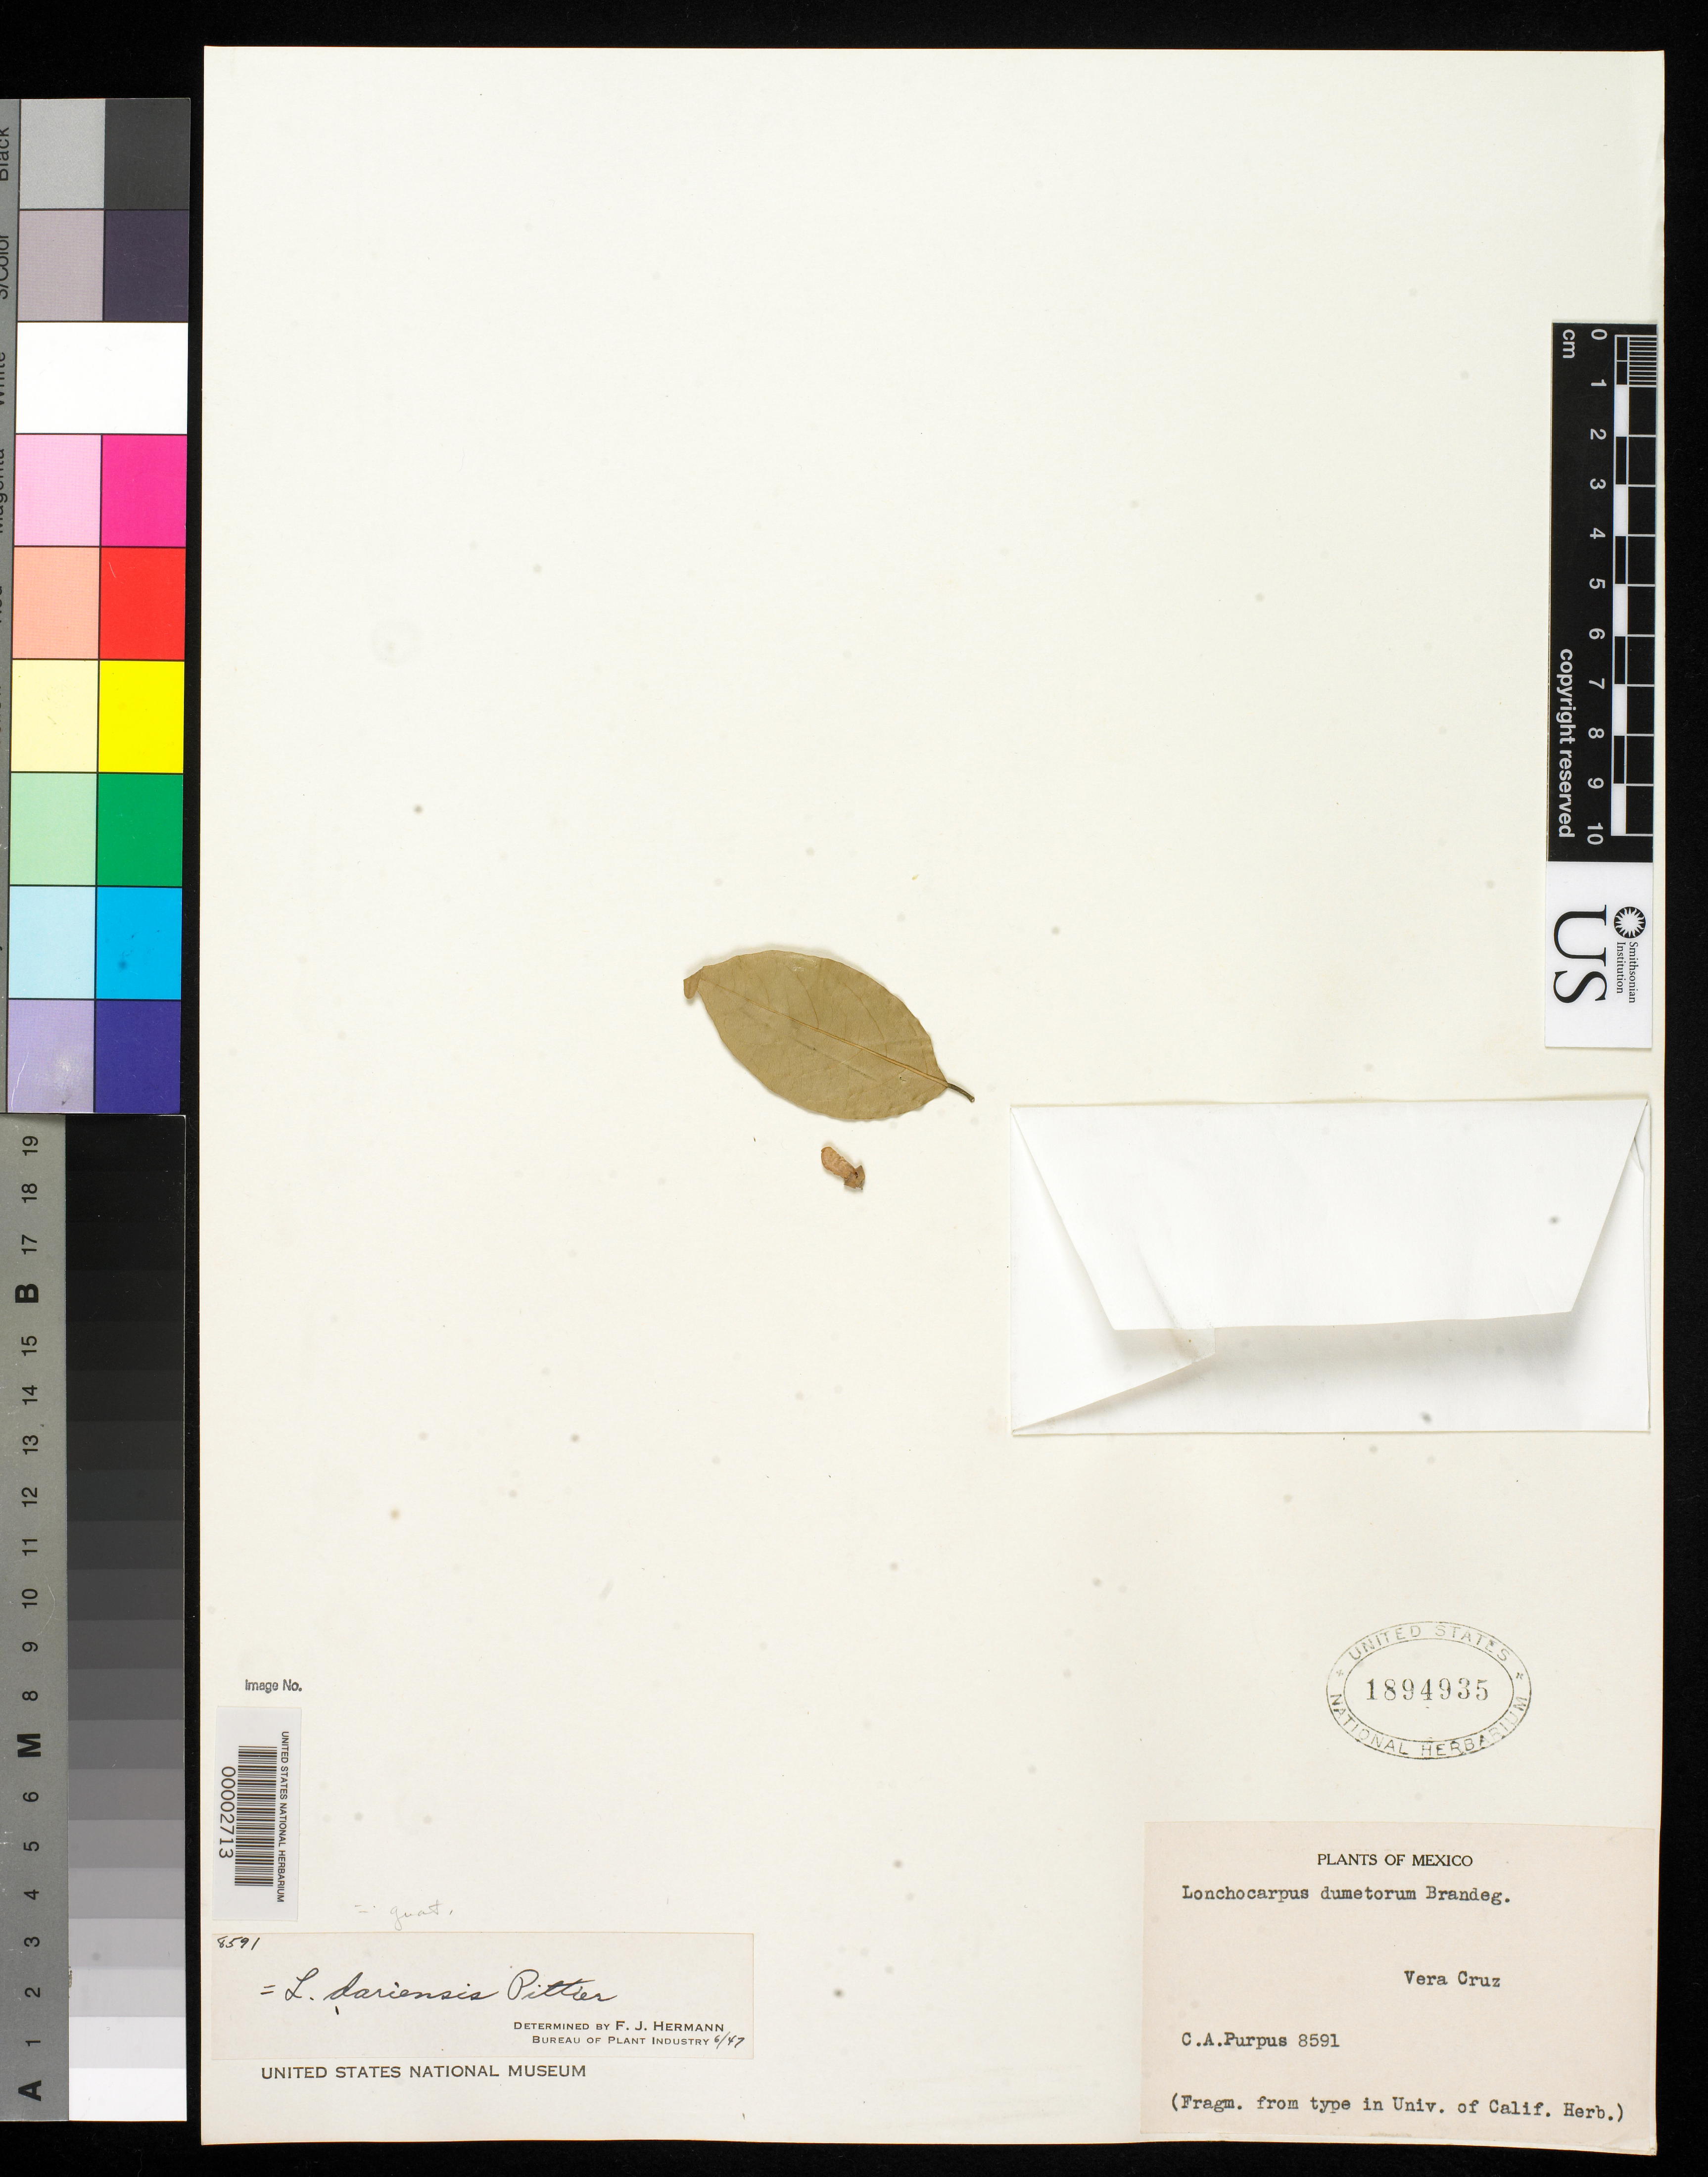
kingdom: Plantae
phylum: Tracheophyta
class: Magnoliopsida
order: Fabales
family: Fabaceae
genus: Lonchocarpus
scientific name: Lonchocarpus dumetorum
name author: Brandegee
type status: Type Fragment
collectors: C. A. Purpus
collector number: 8591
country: Mexico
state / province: Veracruz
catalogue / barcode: US 1894935